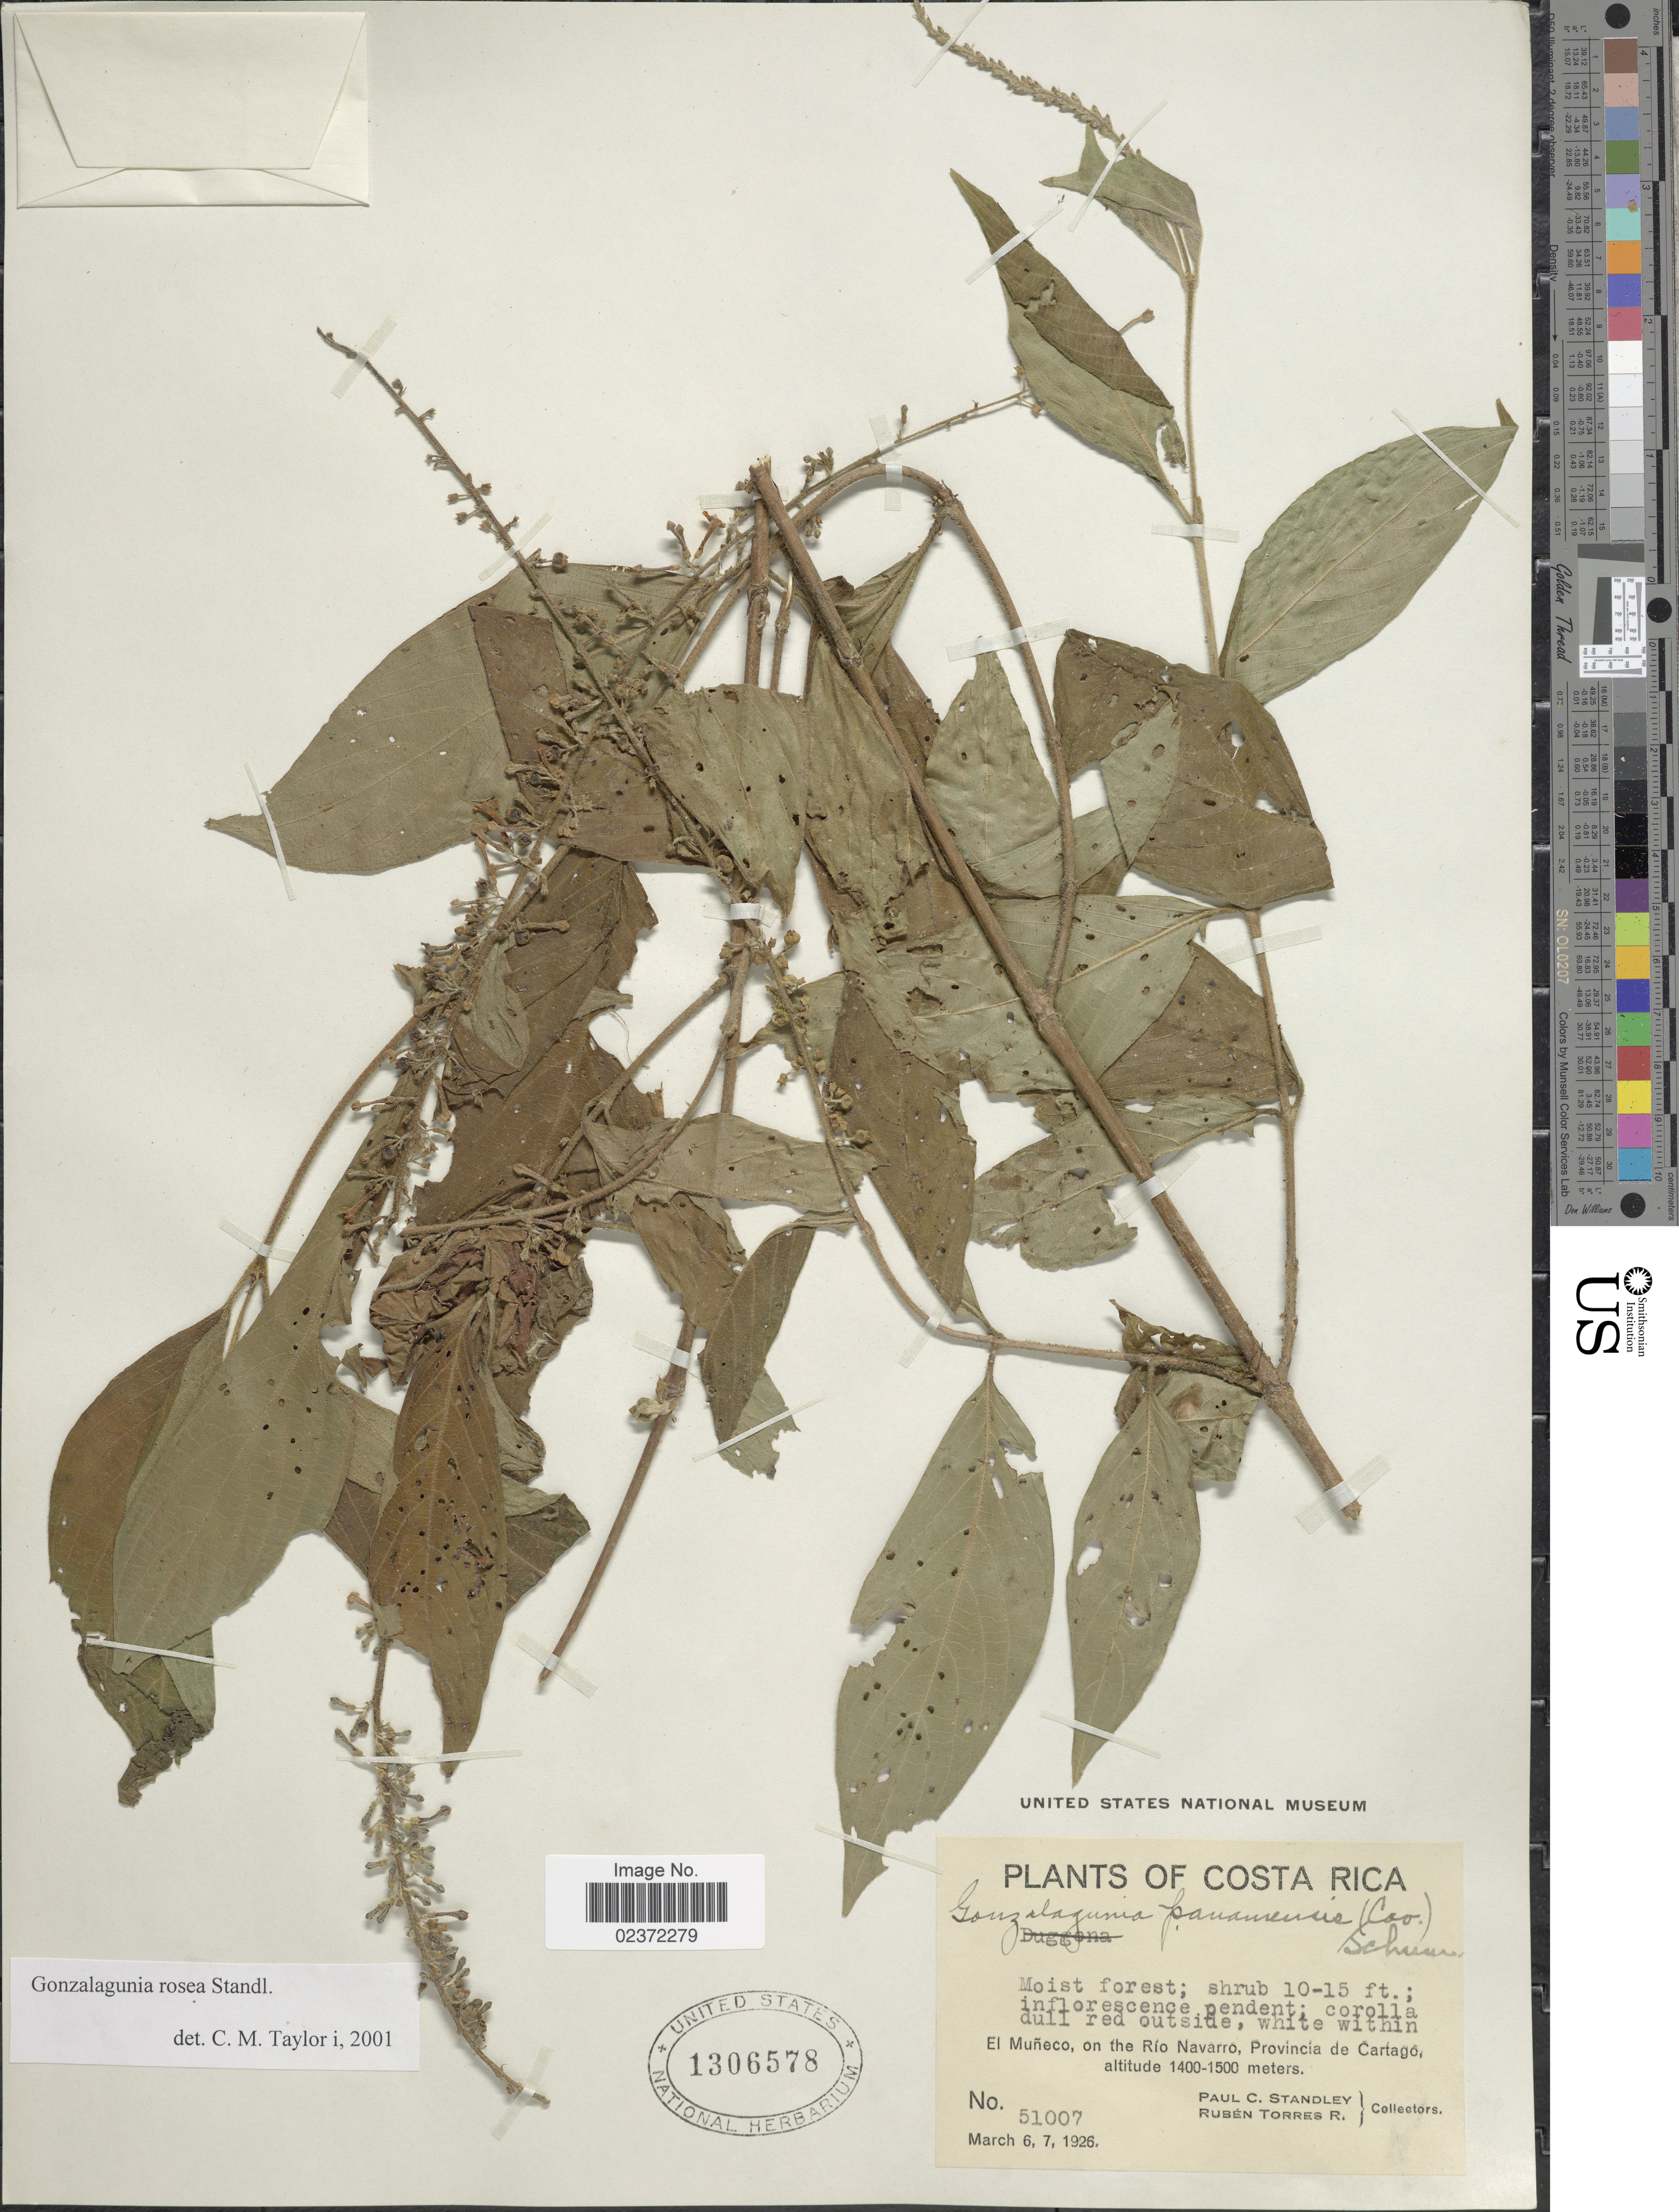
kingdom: Plantae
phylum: Tracheophyta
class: Magnoliopsida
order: Gentianales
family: Rubiaceae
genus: Gonzalagunia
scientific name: Gonzalagunia rosea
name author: Standl.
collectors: P. C. Standley & R. Torres Rojas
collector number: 51007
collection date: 1926-03-06/1926-03-07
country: Costa Rica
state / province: Cartago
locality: El Muneco, on the Rio Navarro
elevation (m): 1400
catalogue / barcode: US 1306578